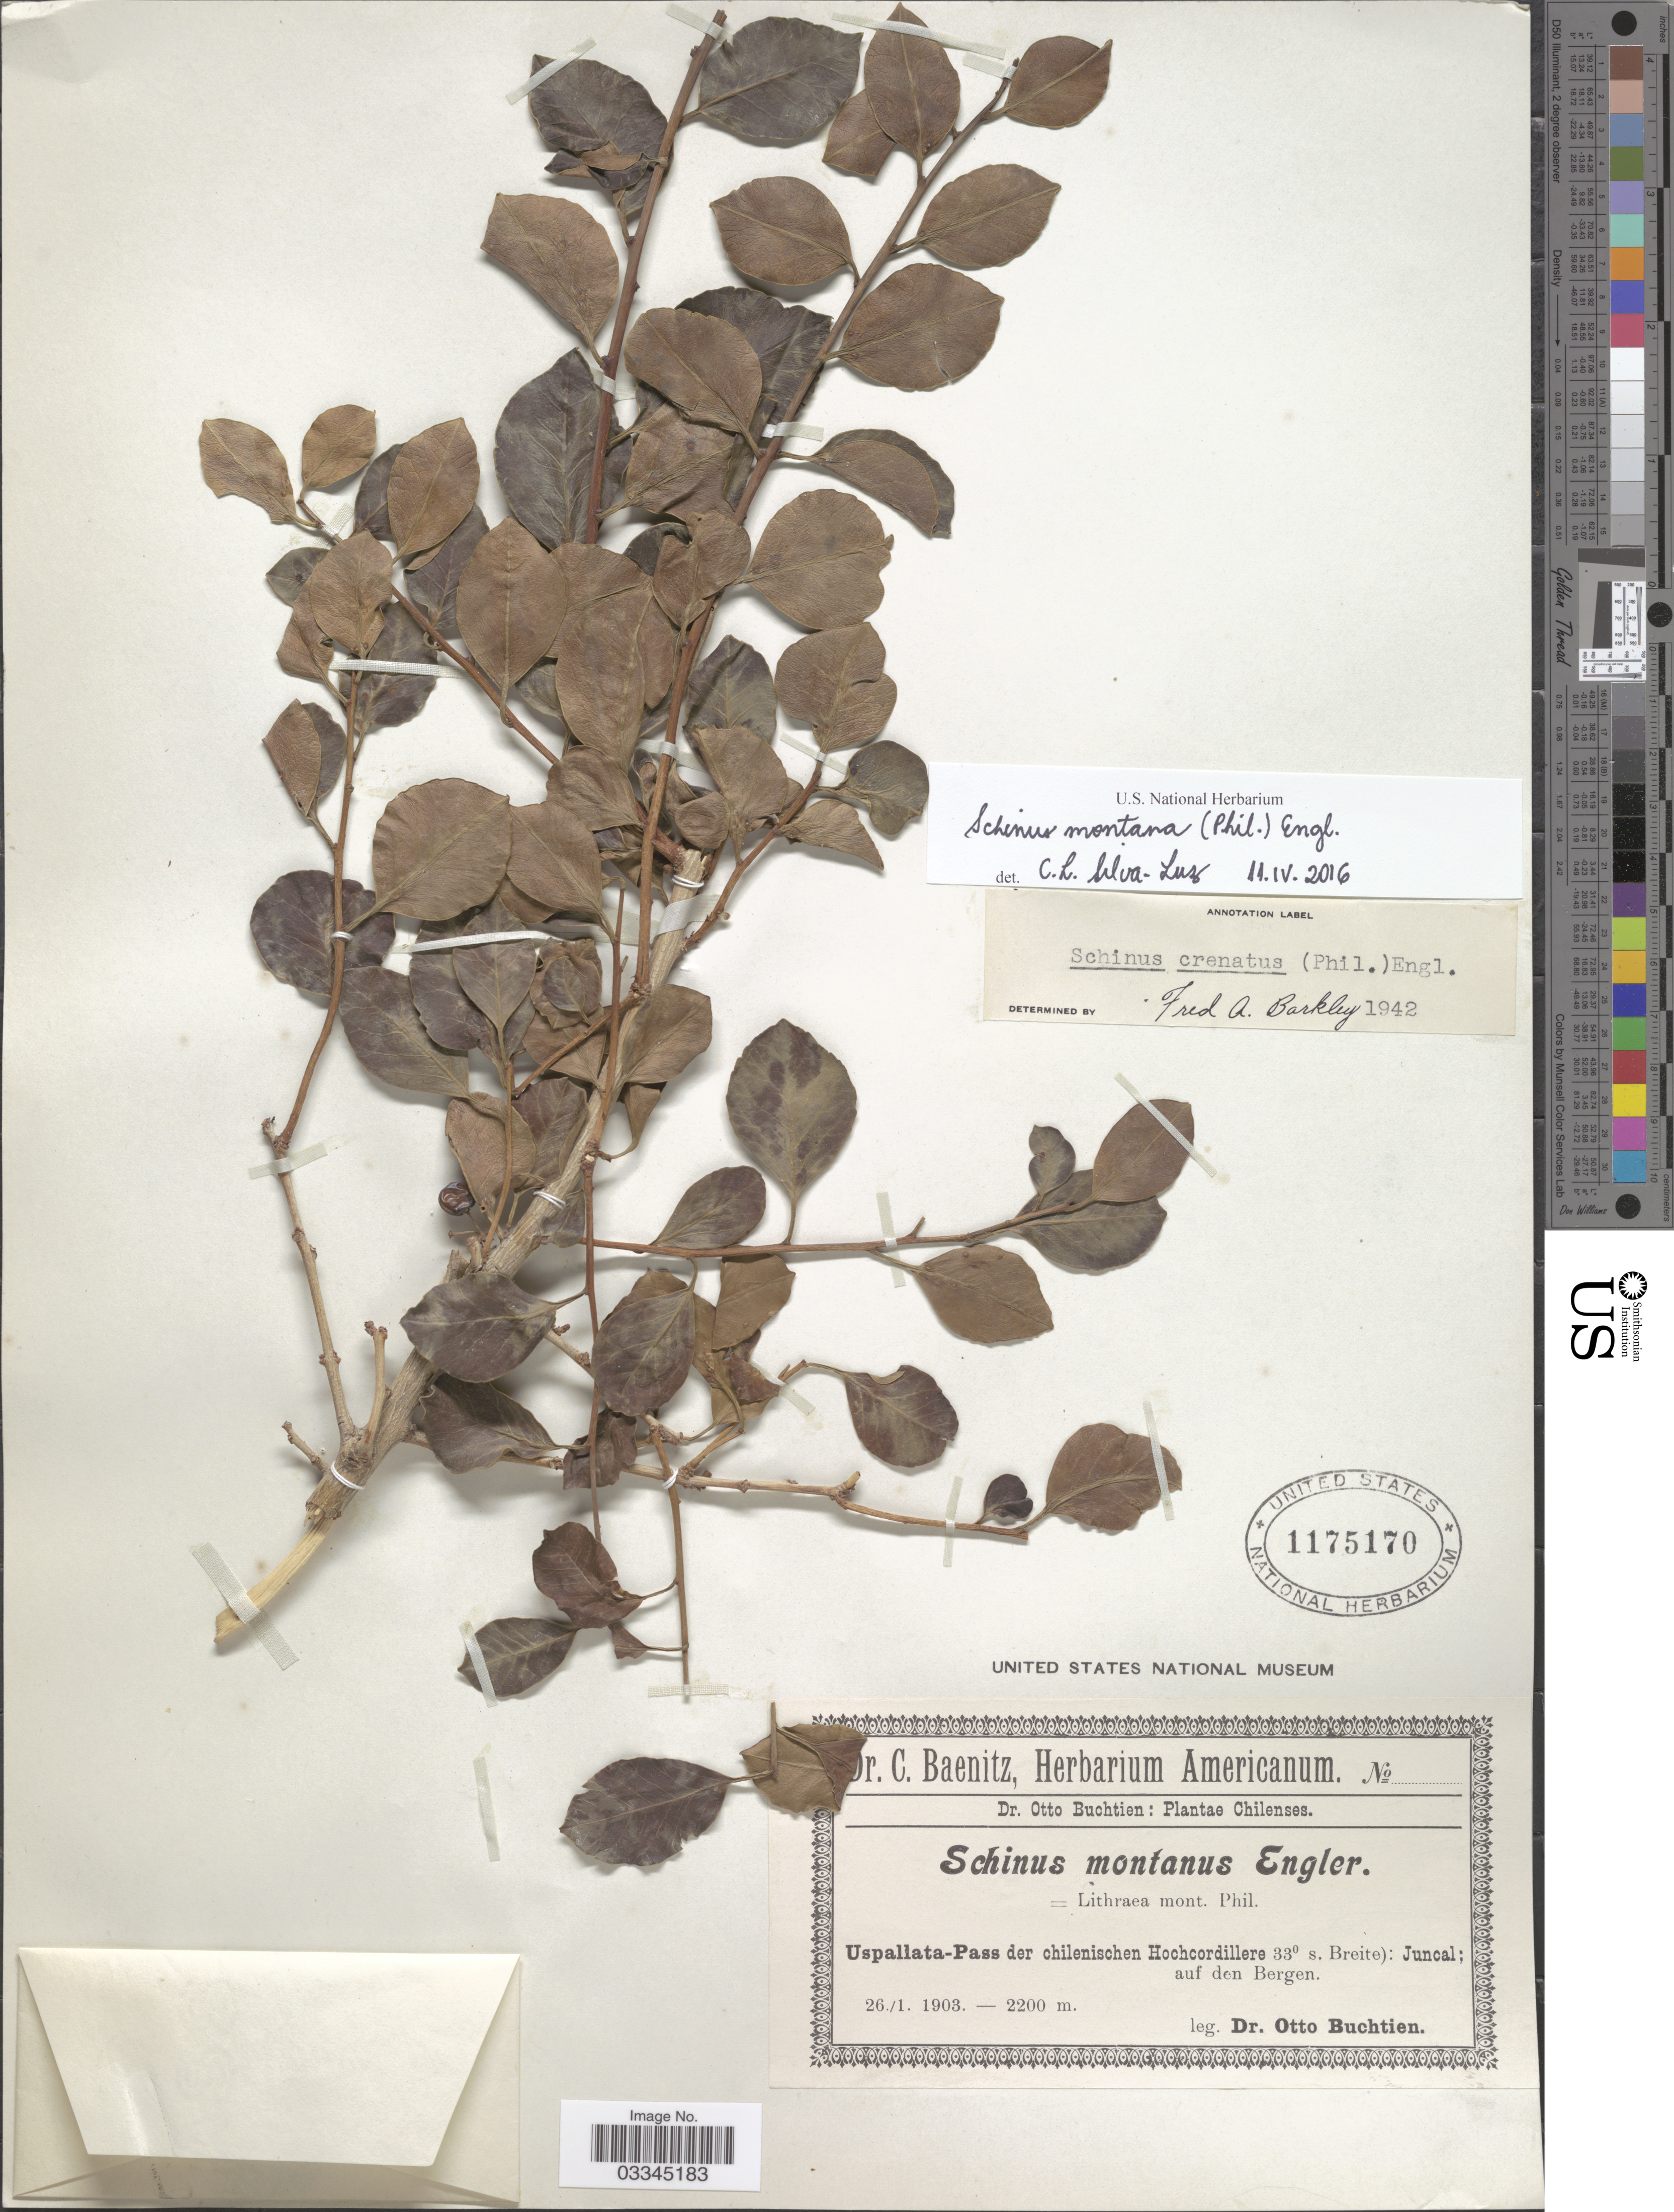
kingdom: Plantae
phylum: Tracheophyta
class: Magnoliopsida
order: Sapindales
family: Anacardiaceae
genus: Schinus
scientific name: Schinus montana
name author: Engl.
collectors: O. Buchtien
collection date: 1903-01-26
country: Chile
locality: Uspallata-Pass der chilenischen Hochcordillere 33° s. Breite): Juncal; auf den Bergen.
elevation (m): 2200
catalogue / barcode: US 1175170